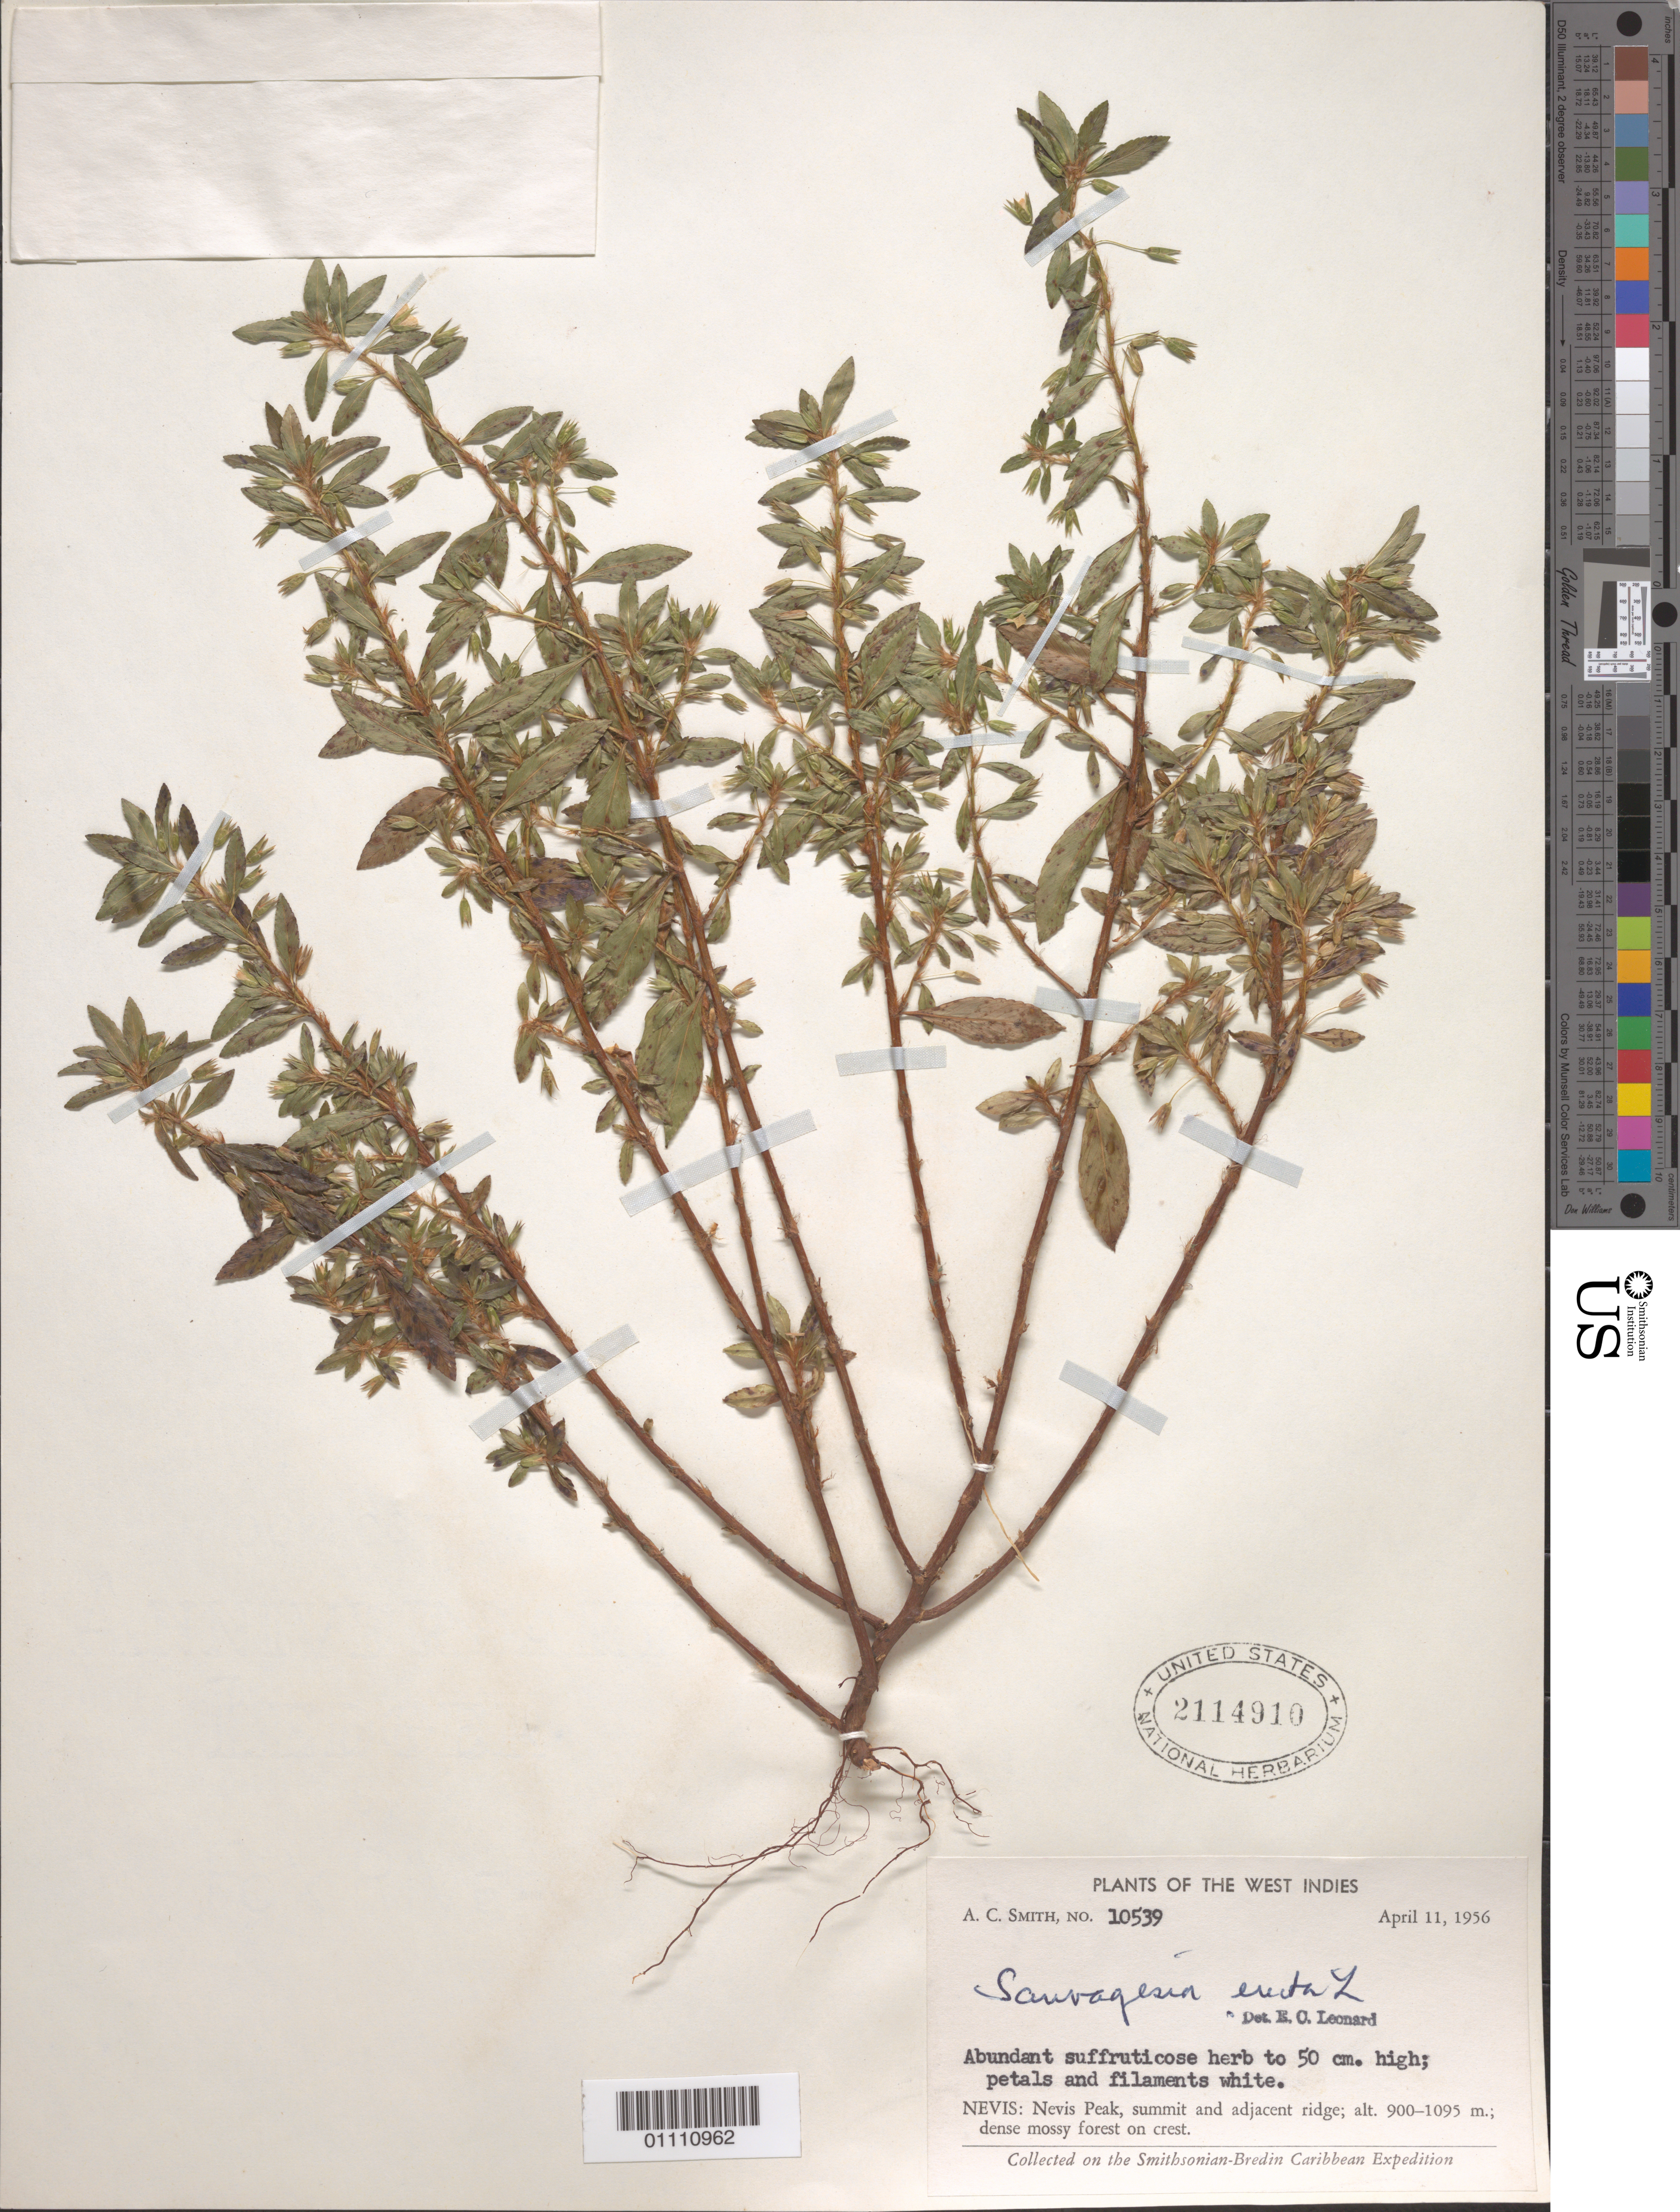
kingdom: Plantae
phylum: Tracheophyta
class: Magnoliopsida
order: Malpighiales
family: Ochnaceae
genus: Sauvagesia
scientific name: Sauvagesia erecta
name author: L.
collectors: A. C. Smith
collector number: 10539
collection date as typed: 11 Apr 1956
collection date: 1956-04-11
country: St. Christopher-Nevis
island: Nevis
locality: Nevis: Nevis Peak, summit and adjacent ridge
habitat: dense mossy forest on a crest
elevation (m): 900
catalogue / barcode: US 2114910